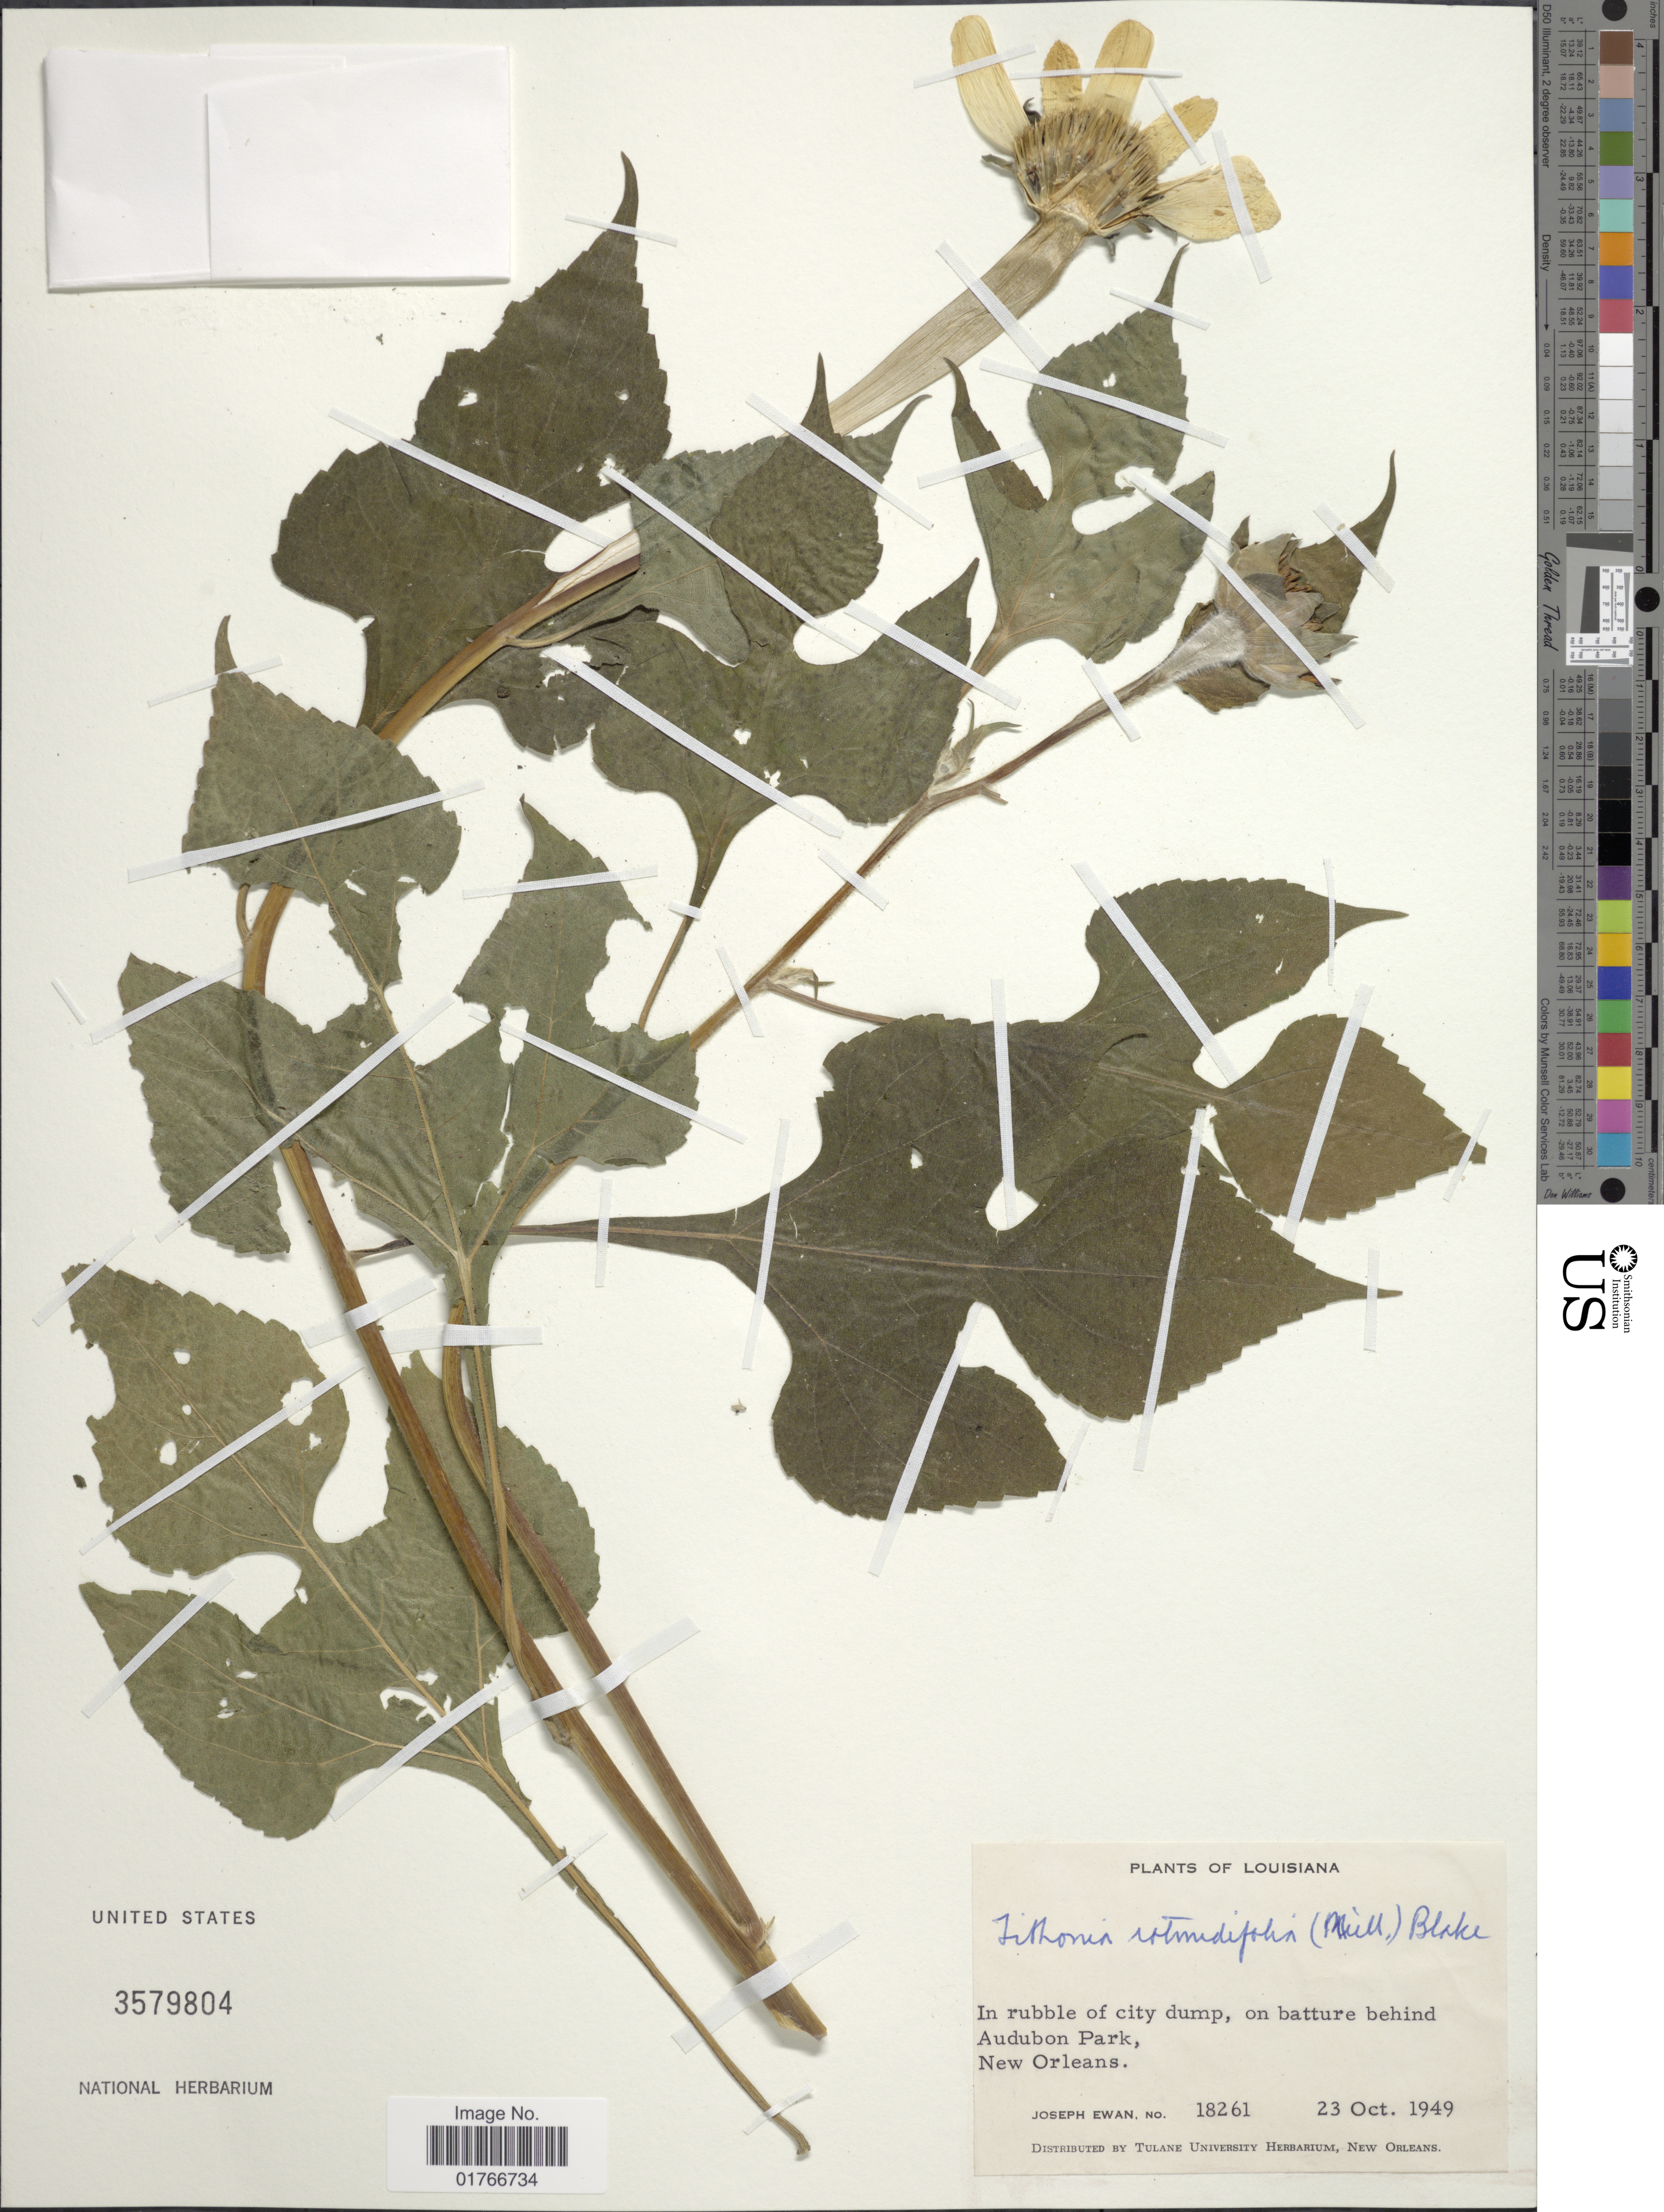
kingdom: Plantae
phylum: Tracheophyta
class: Magnoliopsida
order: Asterales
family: Asteraceae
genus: Tithonia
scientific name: Tithonia rotundifolia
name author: (Mill.) S.F. Blake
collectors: J. A. Ewan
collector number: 18261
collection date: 1949-10-23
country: United States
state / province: Louisiana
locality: On batture behind Audubon Park, New Orleans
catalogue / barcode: US 3579804